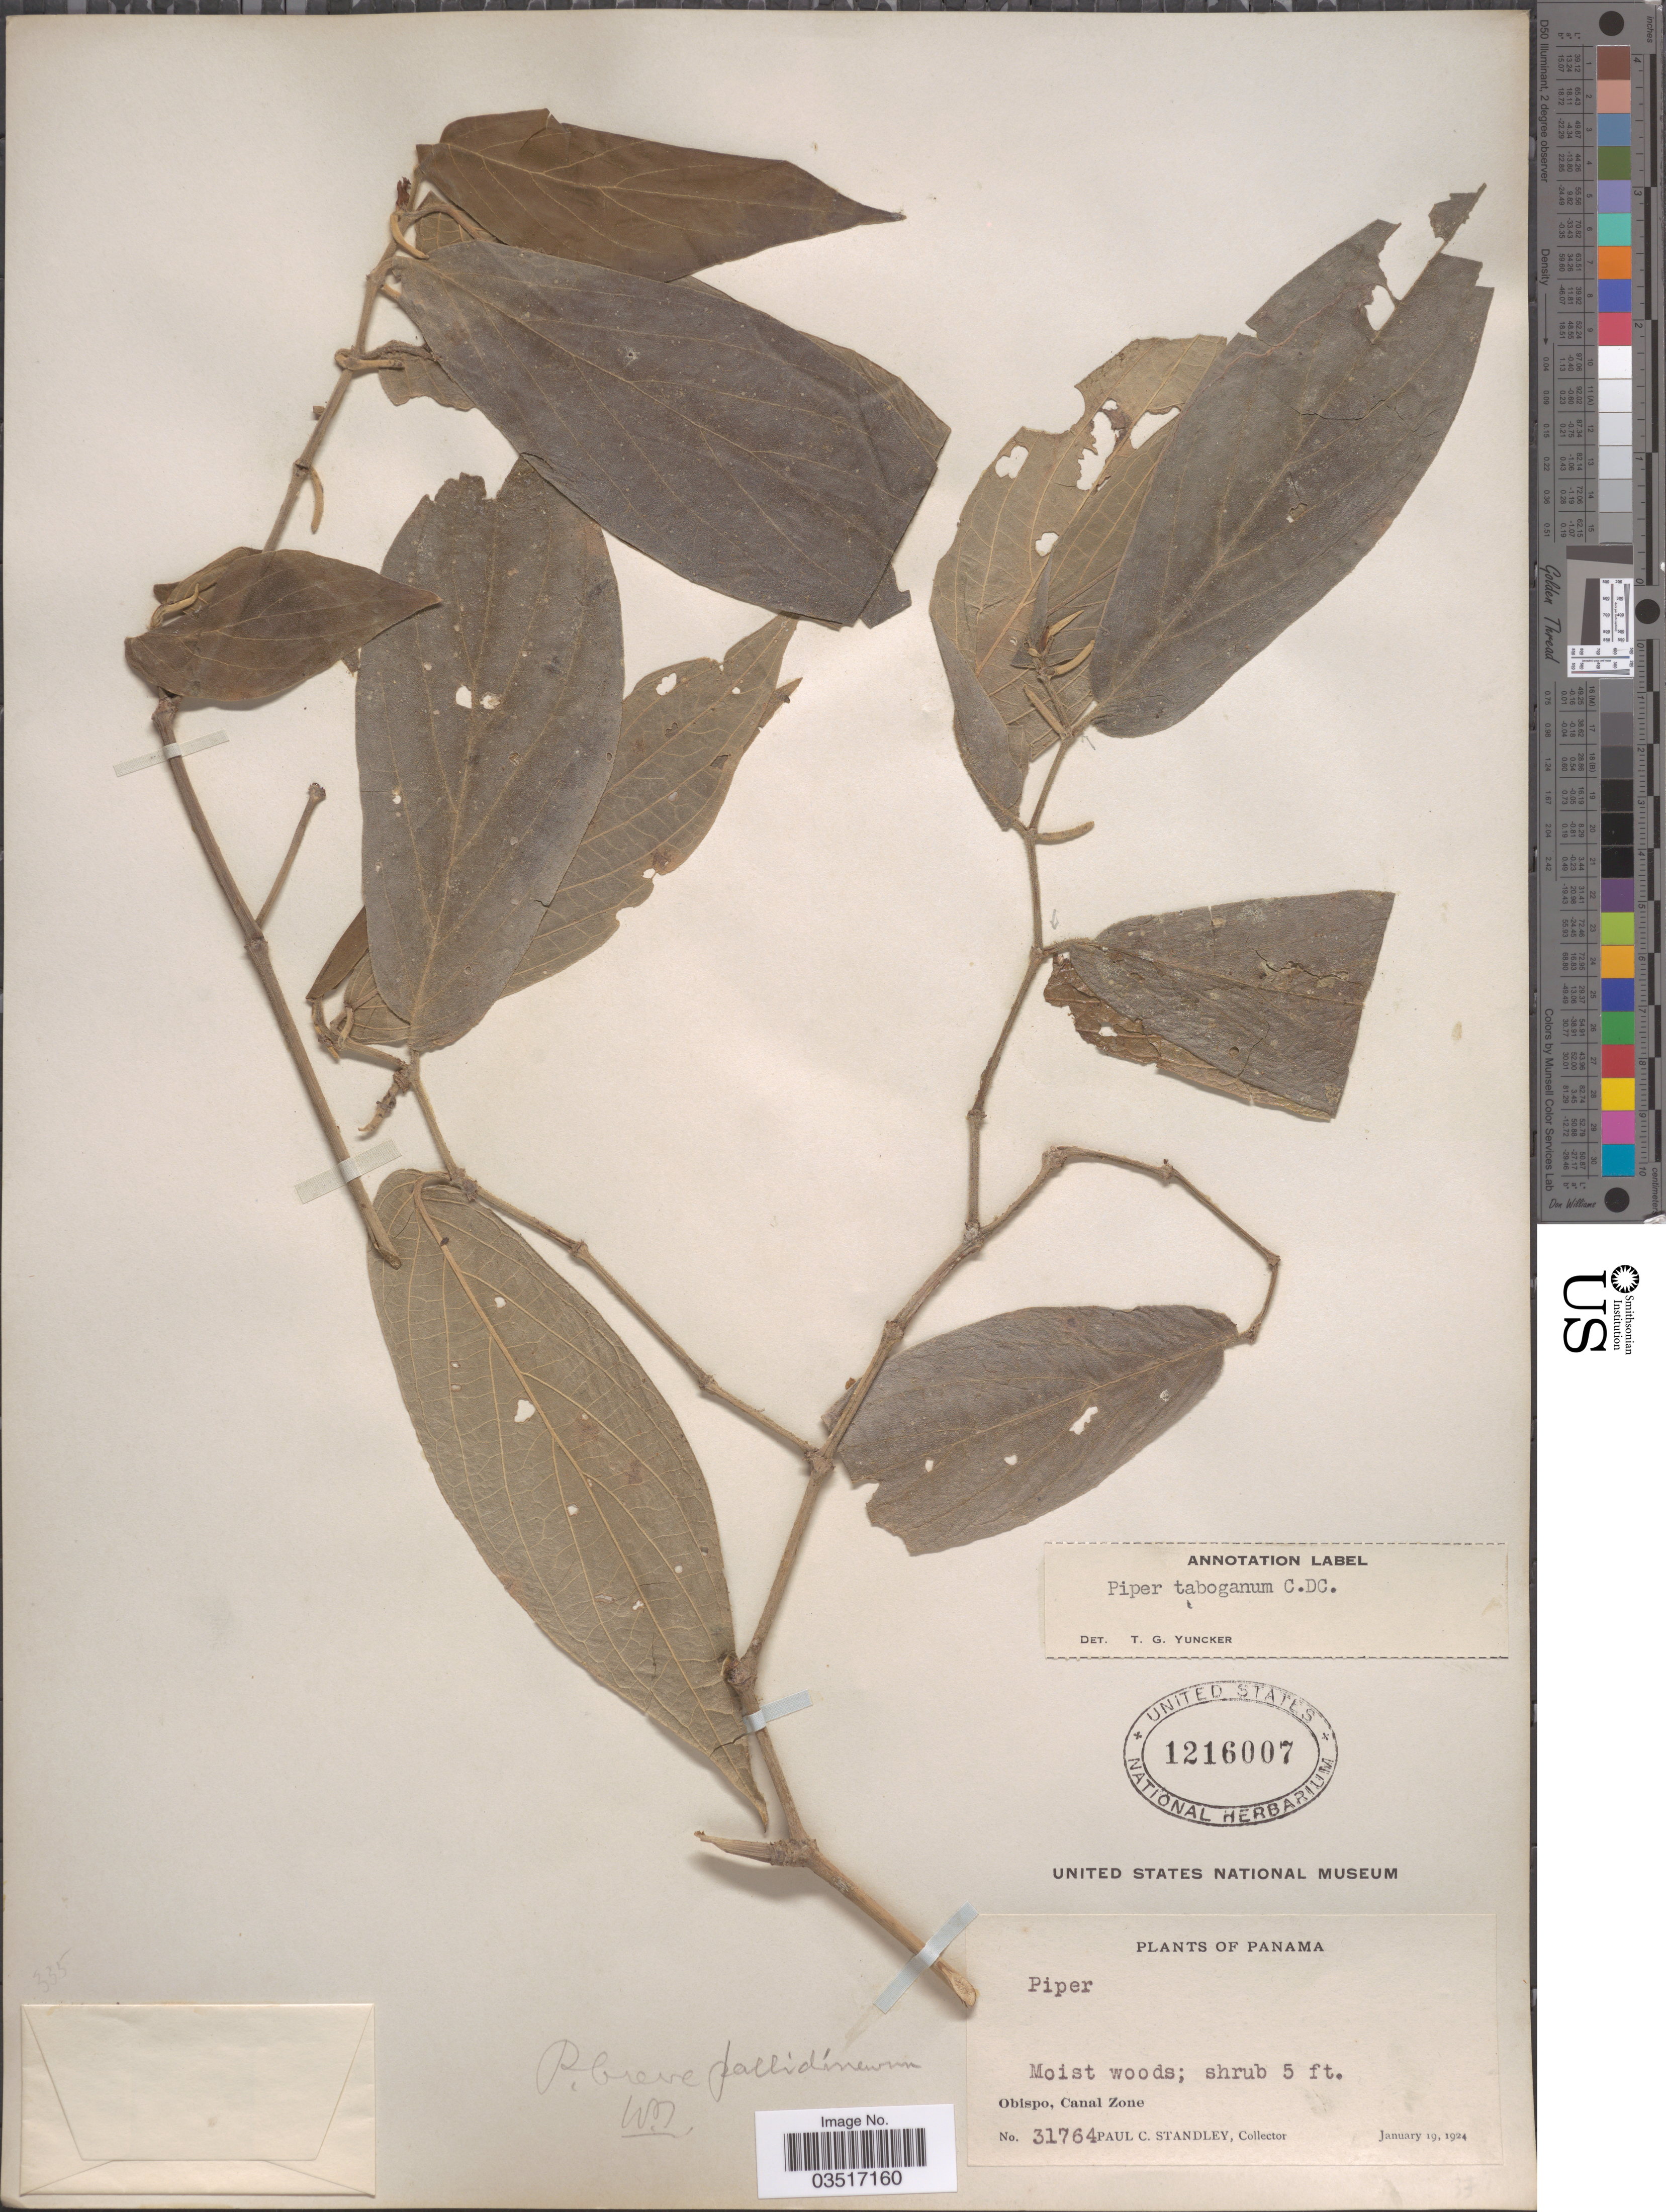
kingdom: Plantae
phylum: Tracheophyta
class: Magnoliopsida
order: Piperales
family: Piperaceae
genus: Piper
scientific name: Piper taboganum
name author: C. DC.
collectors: P. C. Standley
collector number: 31764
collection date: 1924-01-19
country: Panama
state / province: Colón / Panamá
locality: Obispo, Canal Zone.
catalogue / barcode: US 1216007